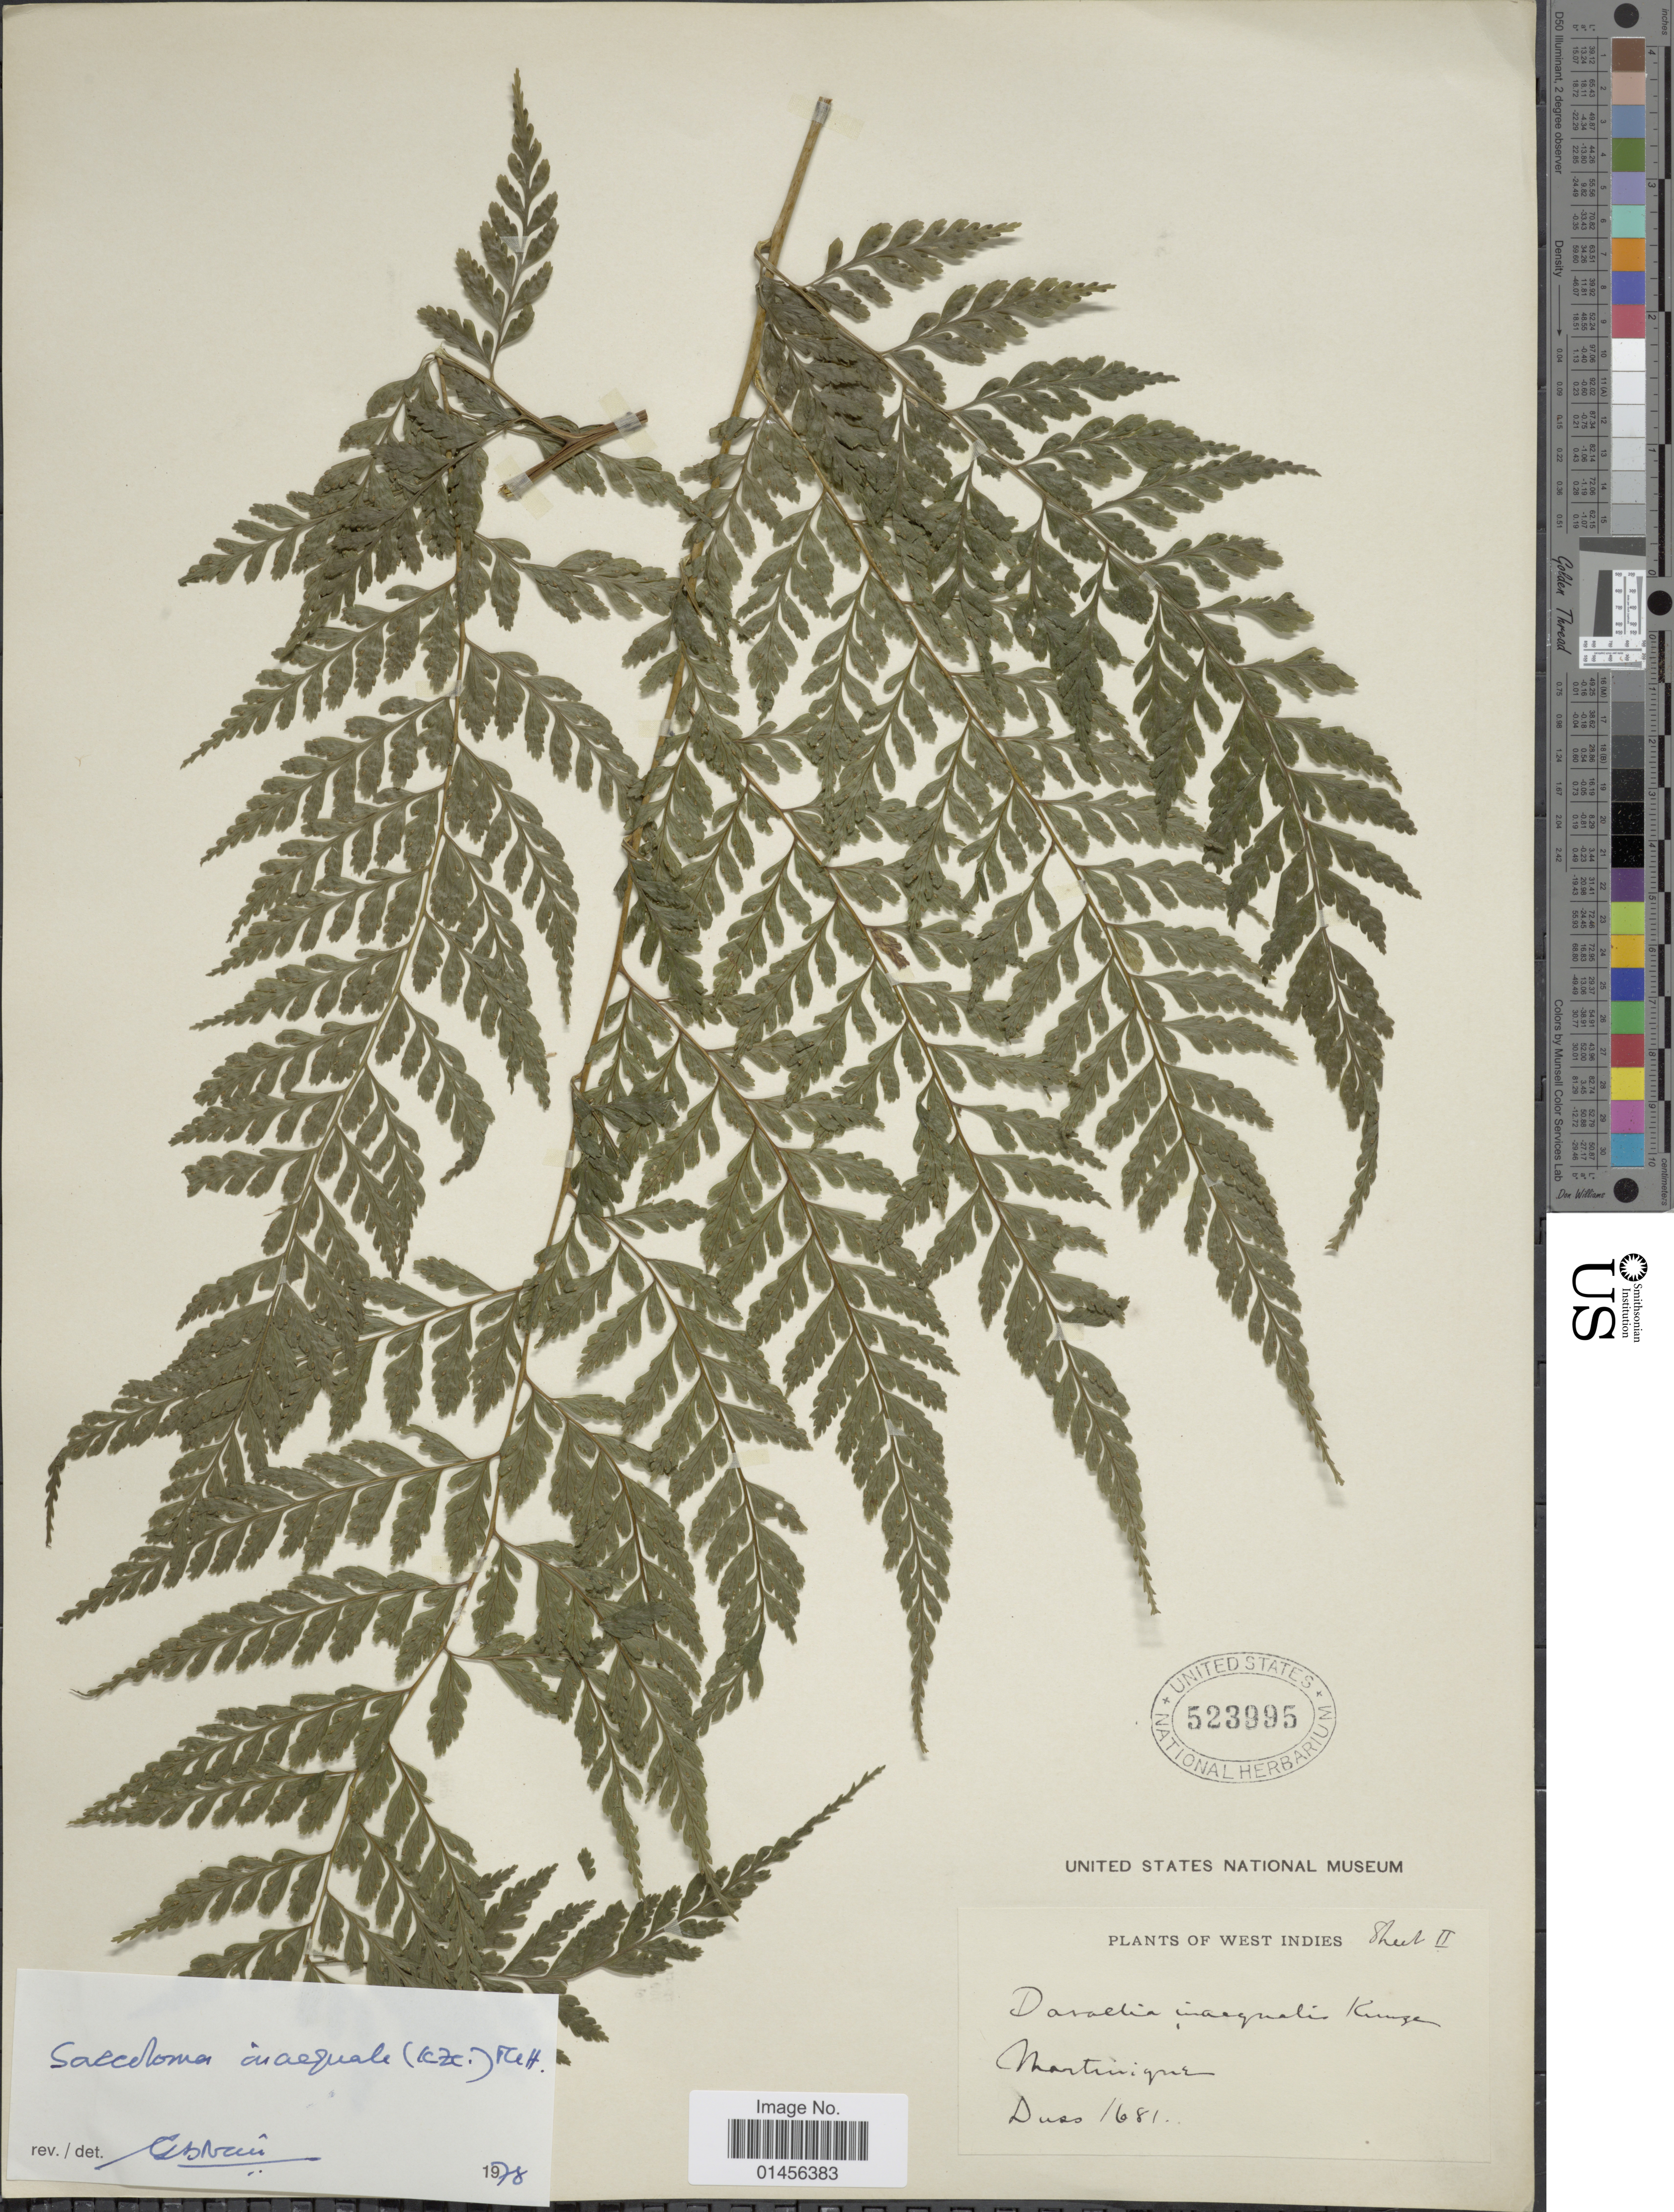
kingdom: Plantae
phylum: Tracheophyta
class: Polypodiopsida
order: Polypodiales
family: Saccolomataceae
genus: Saccoloma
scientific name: Saccoloma inaequale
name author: (Kunze) Mett.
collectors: -. Duss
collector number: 1681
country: Martinique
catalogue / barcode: US 523995